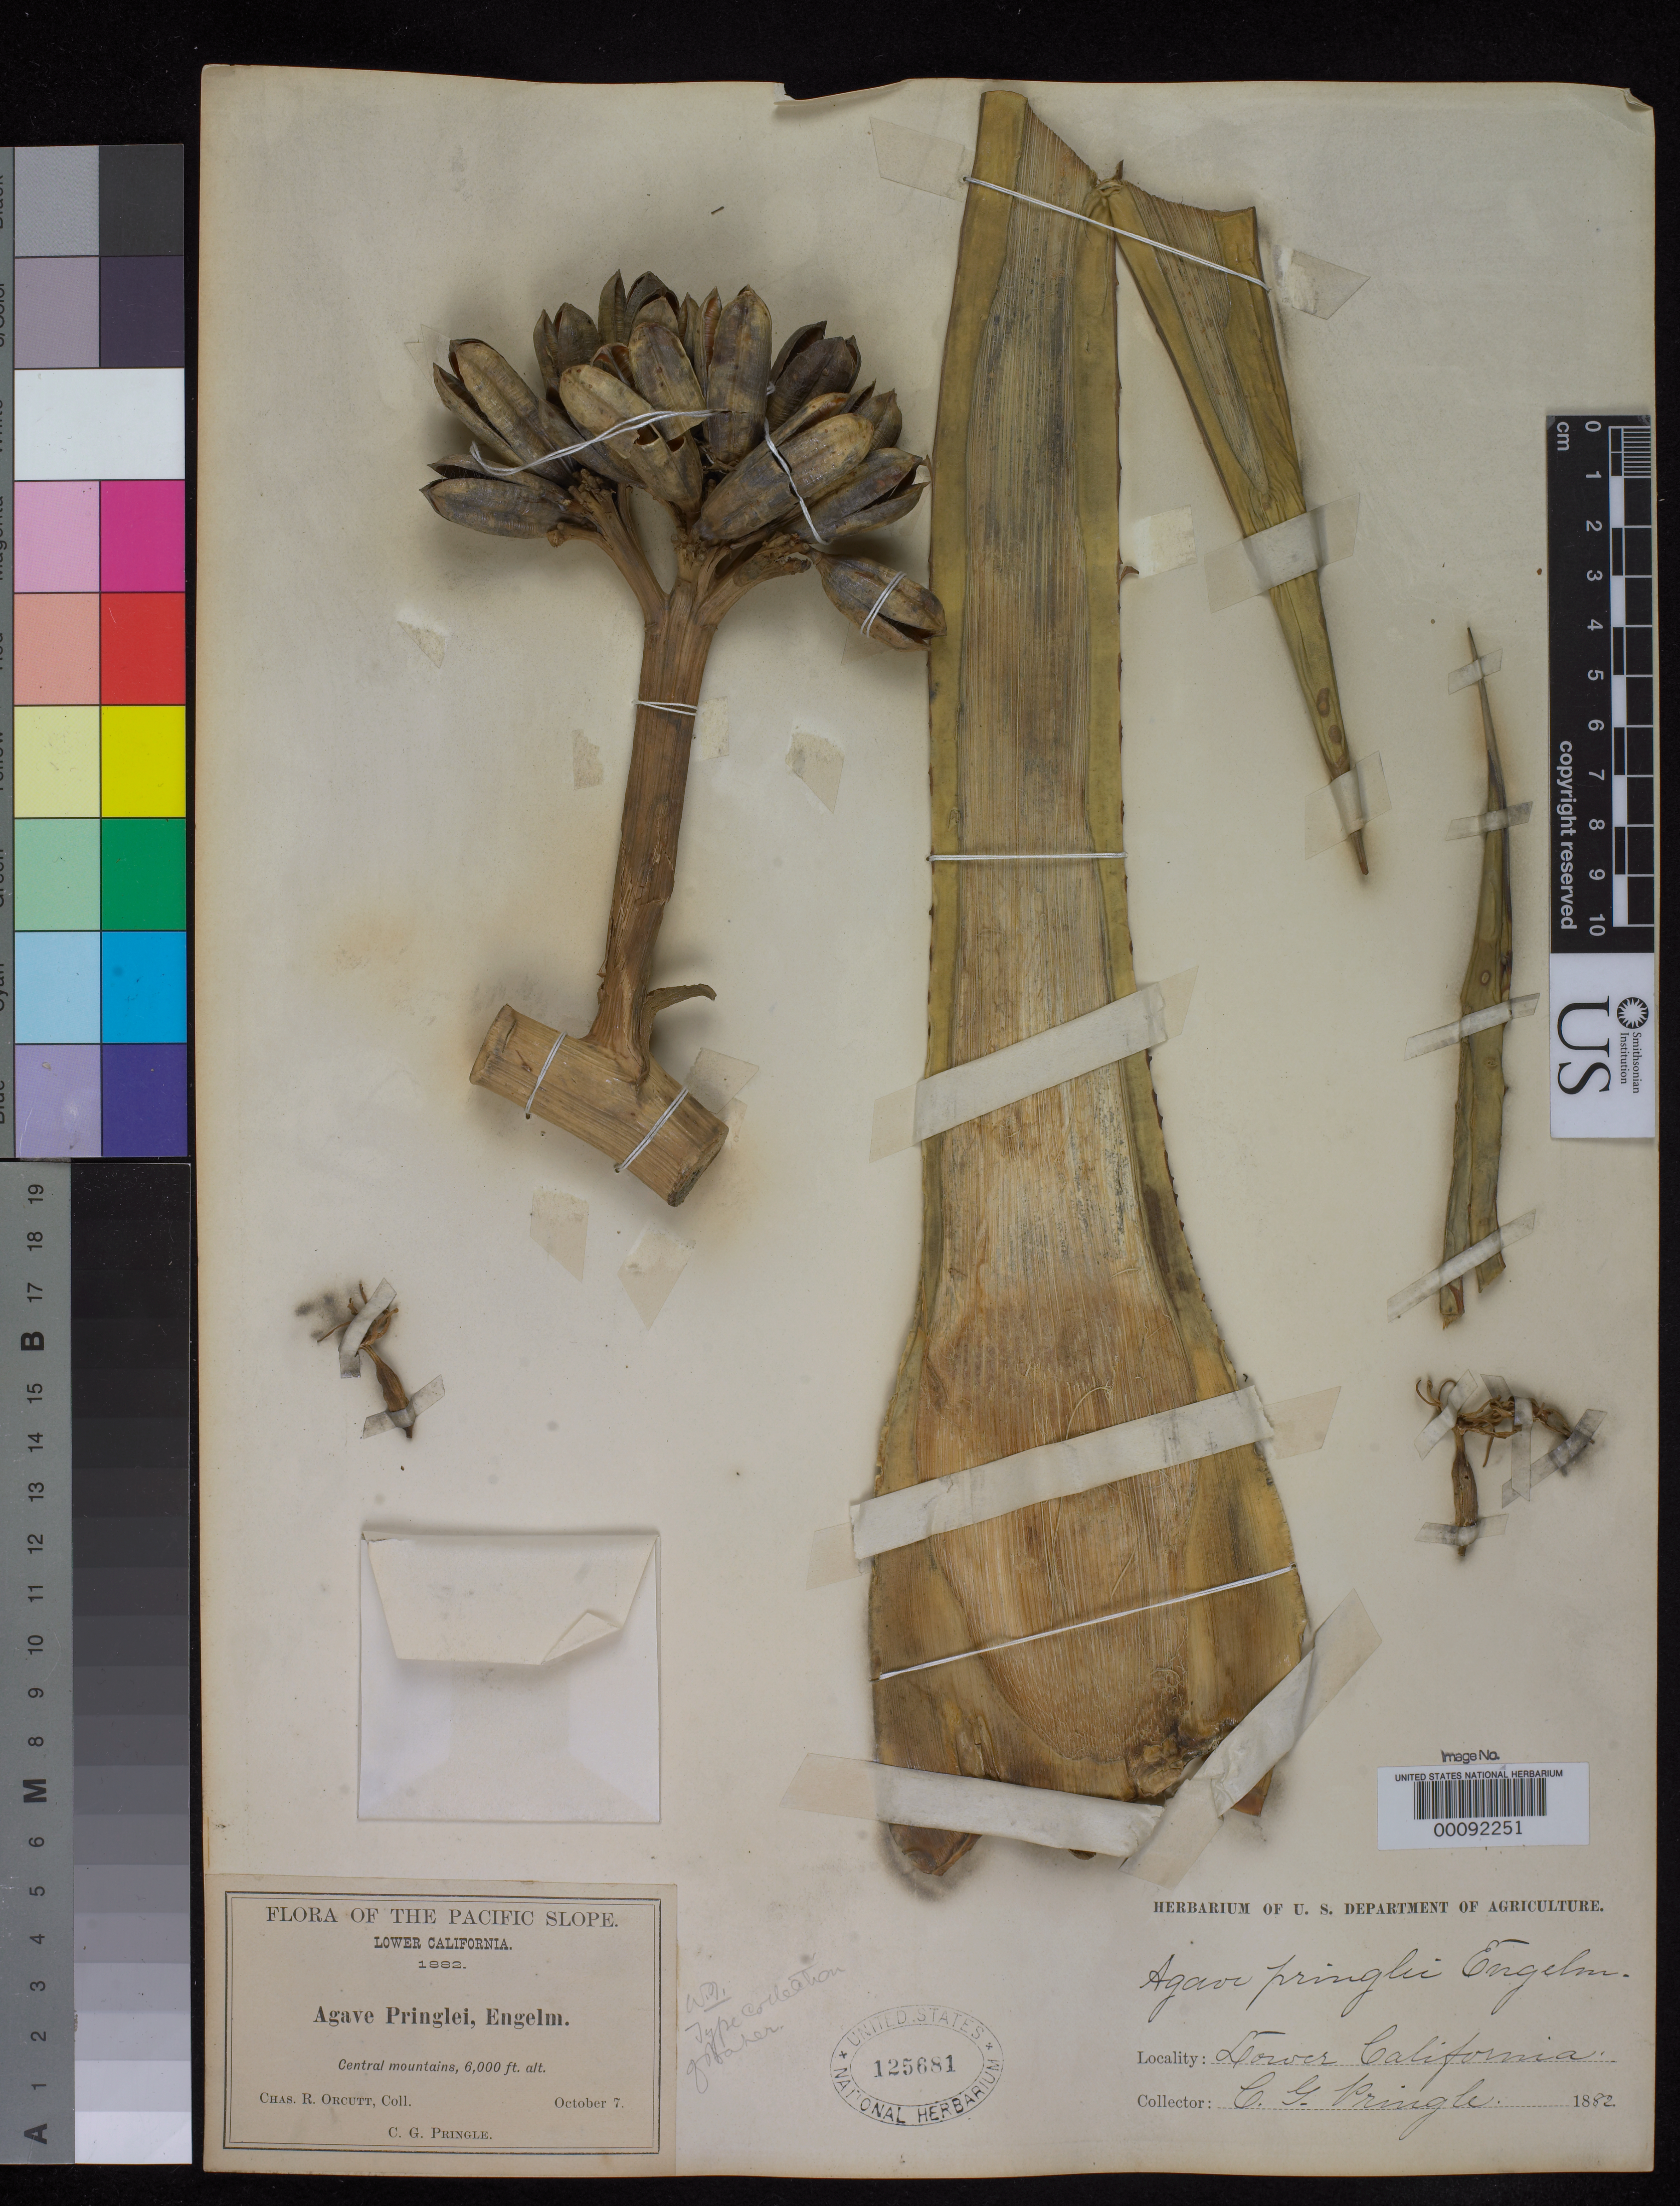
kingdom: Plantae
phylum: Tracheophyta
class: Liliopsida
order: Asparagales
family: Asparagaceae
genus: Agave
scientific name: Agave pringlei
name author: Engelm. in Baker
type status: Type Collection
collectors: C. R. Orcutt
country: Mexico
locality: Central Mountains.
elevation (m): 1829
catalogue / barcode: US 125681